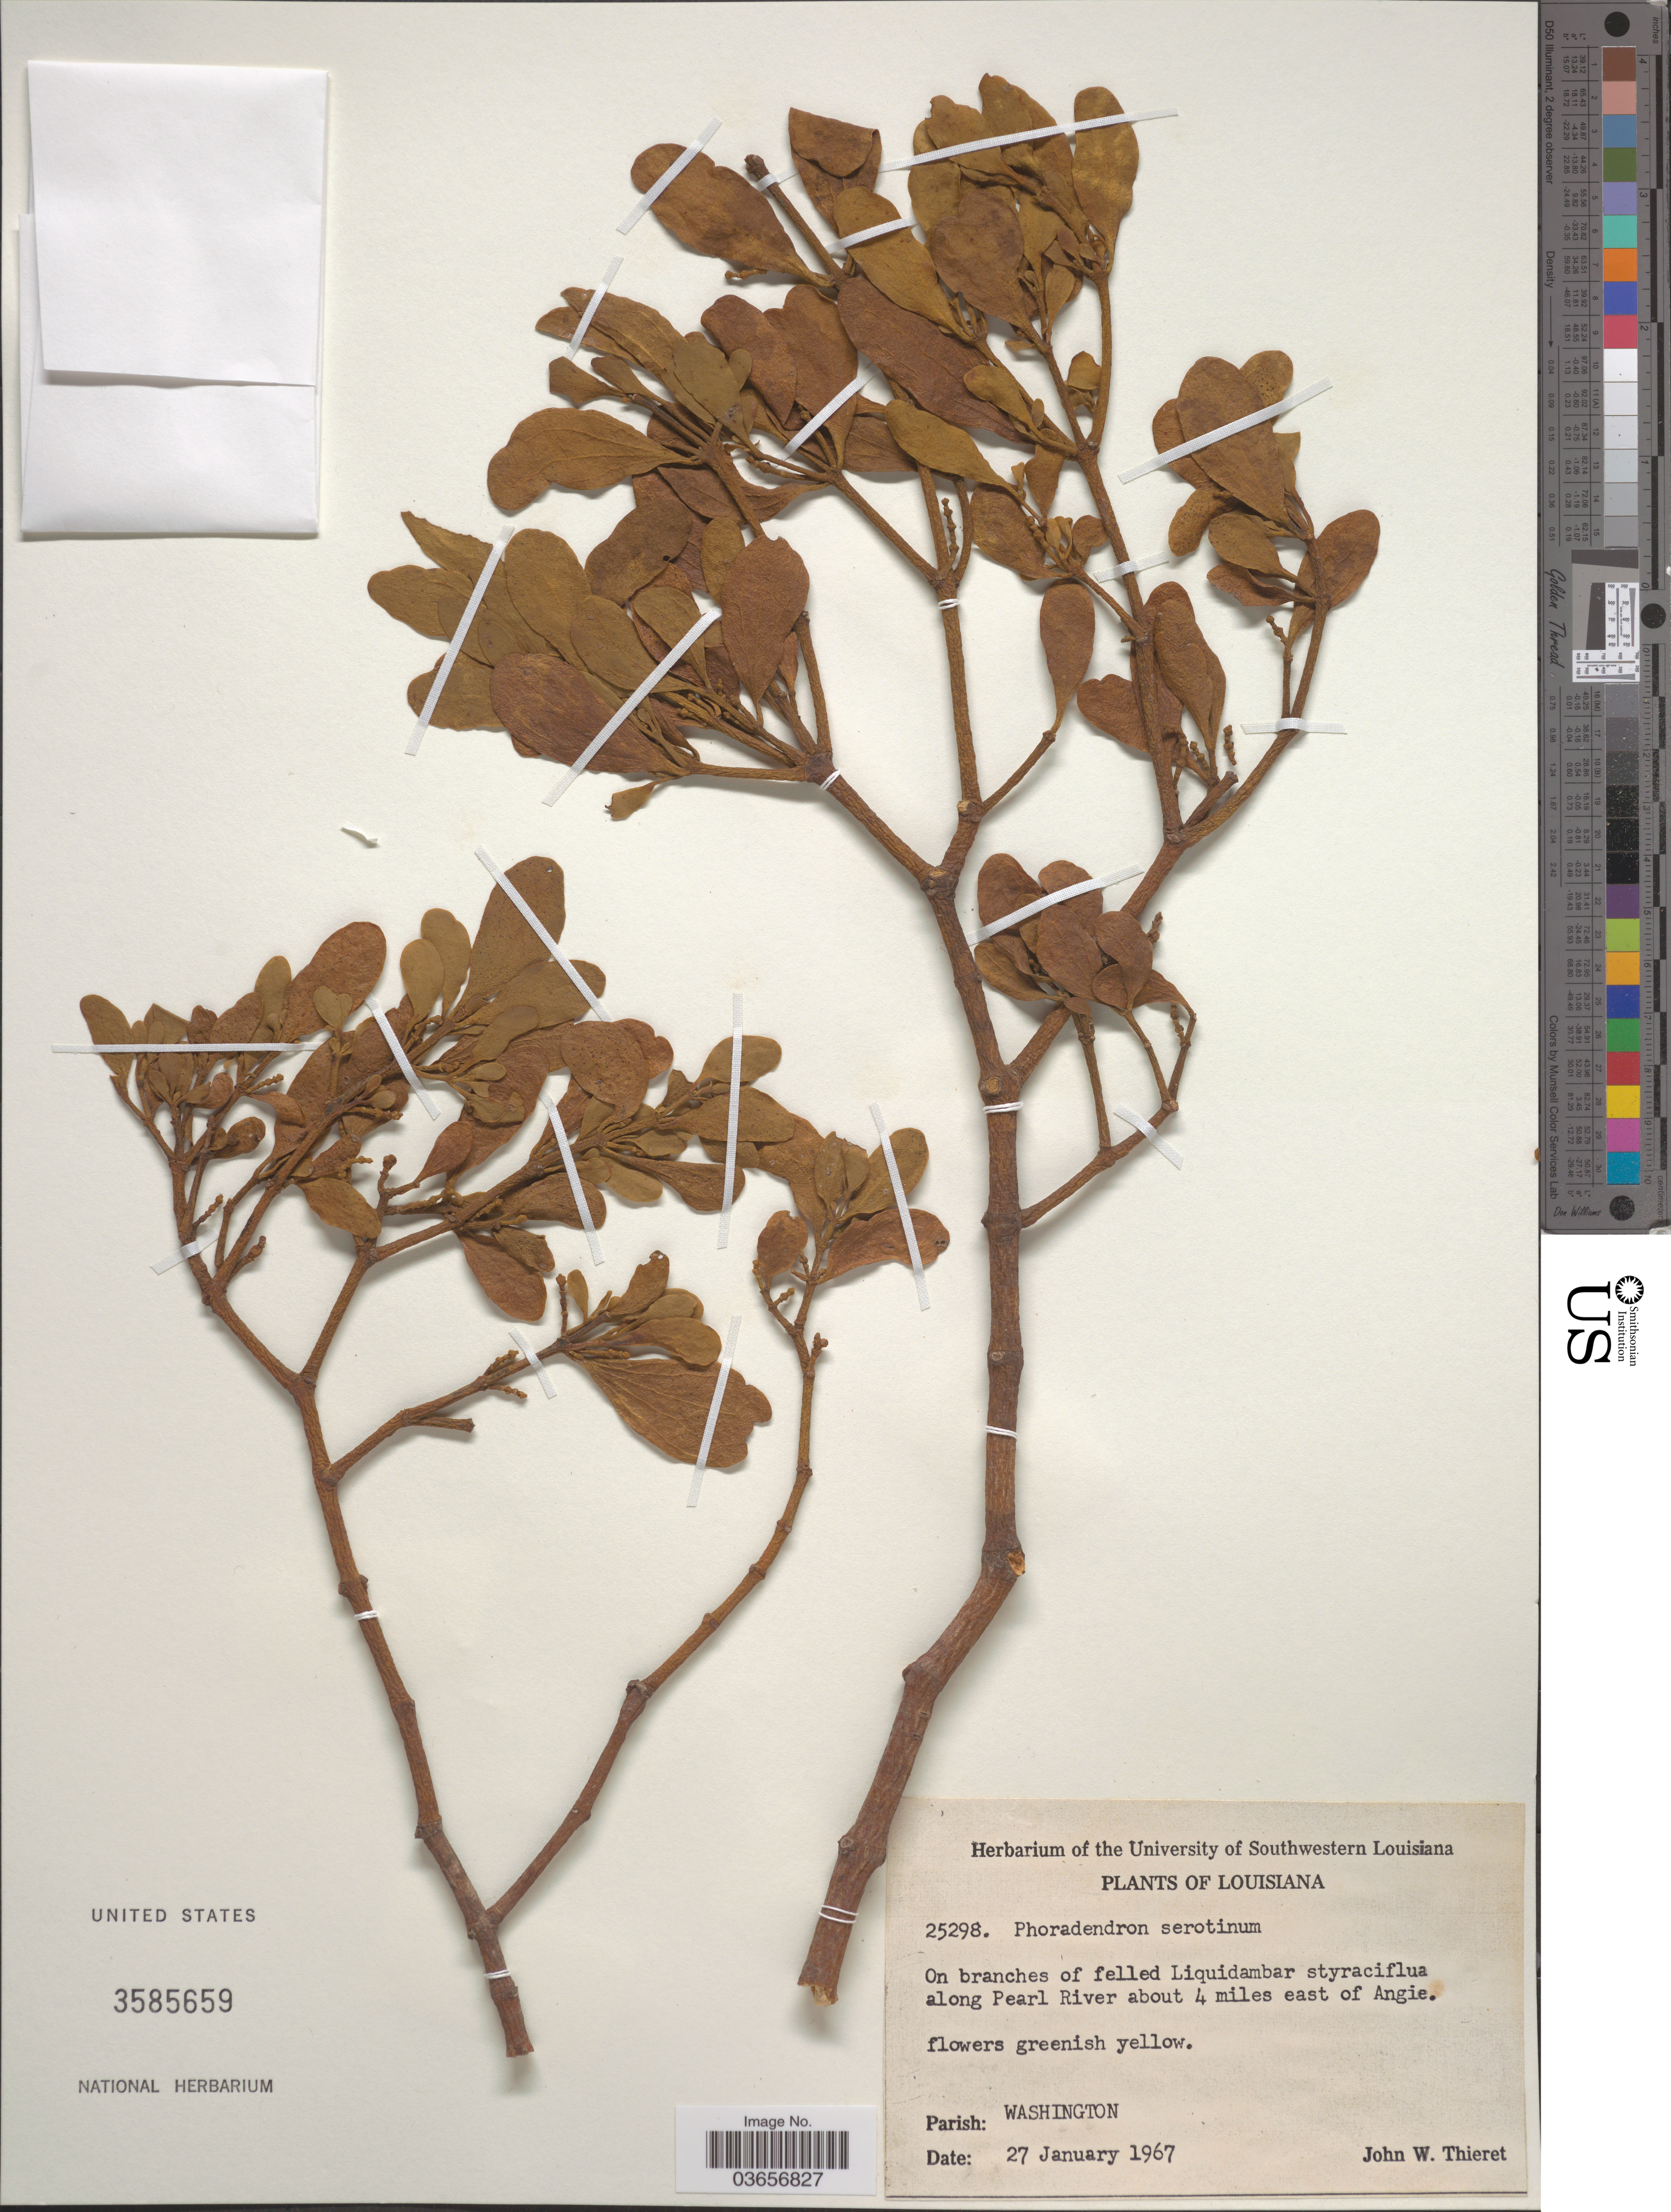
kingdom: Plantae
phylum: Tracheophyta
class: Magnoliopsida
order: Santalales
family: Viscaceae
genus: Phoradendron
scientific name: Phoradendron flavescens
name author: Nutt.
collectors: J. W. Thieret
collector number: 25298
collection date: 1967-01-27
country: United States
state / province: Louisiana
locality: Along Pearl River about 4 miles east of Angie. Parish: Washington.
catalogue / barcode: US 3585659